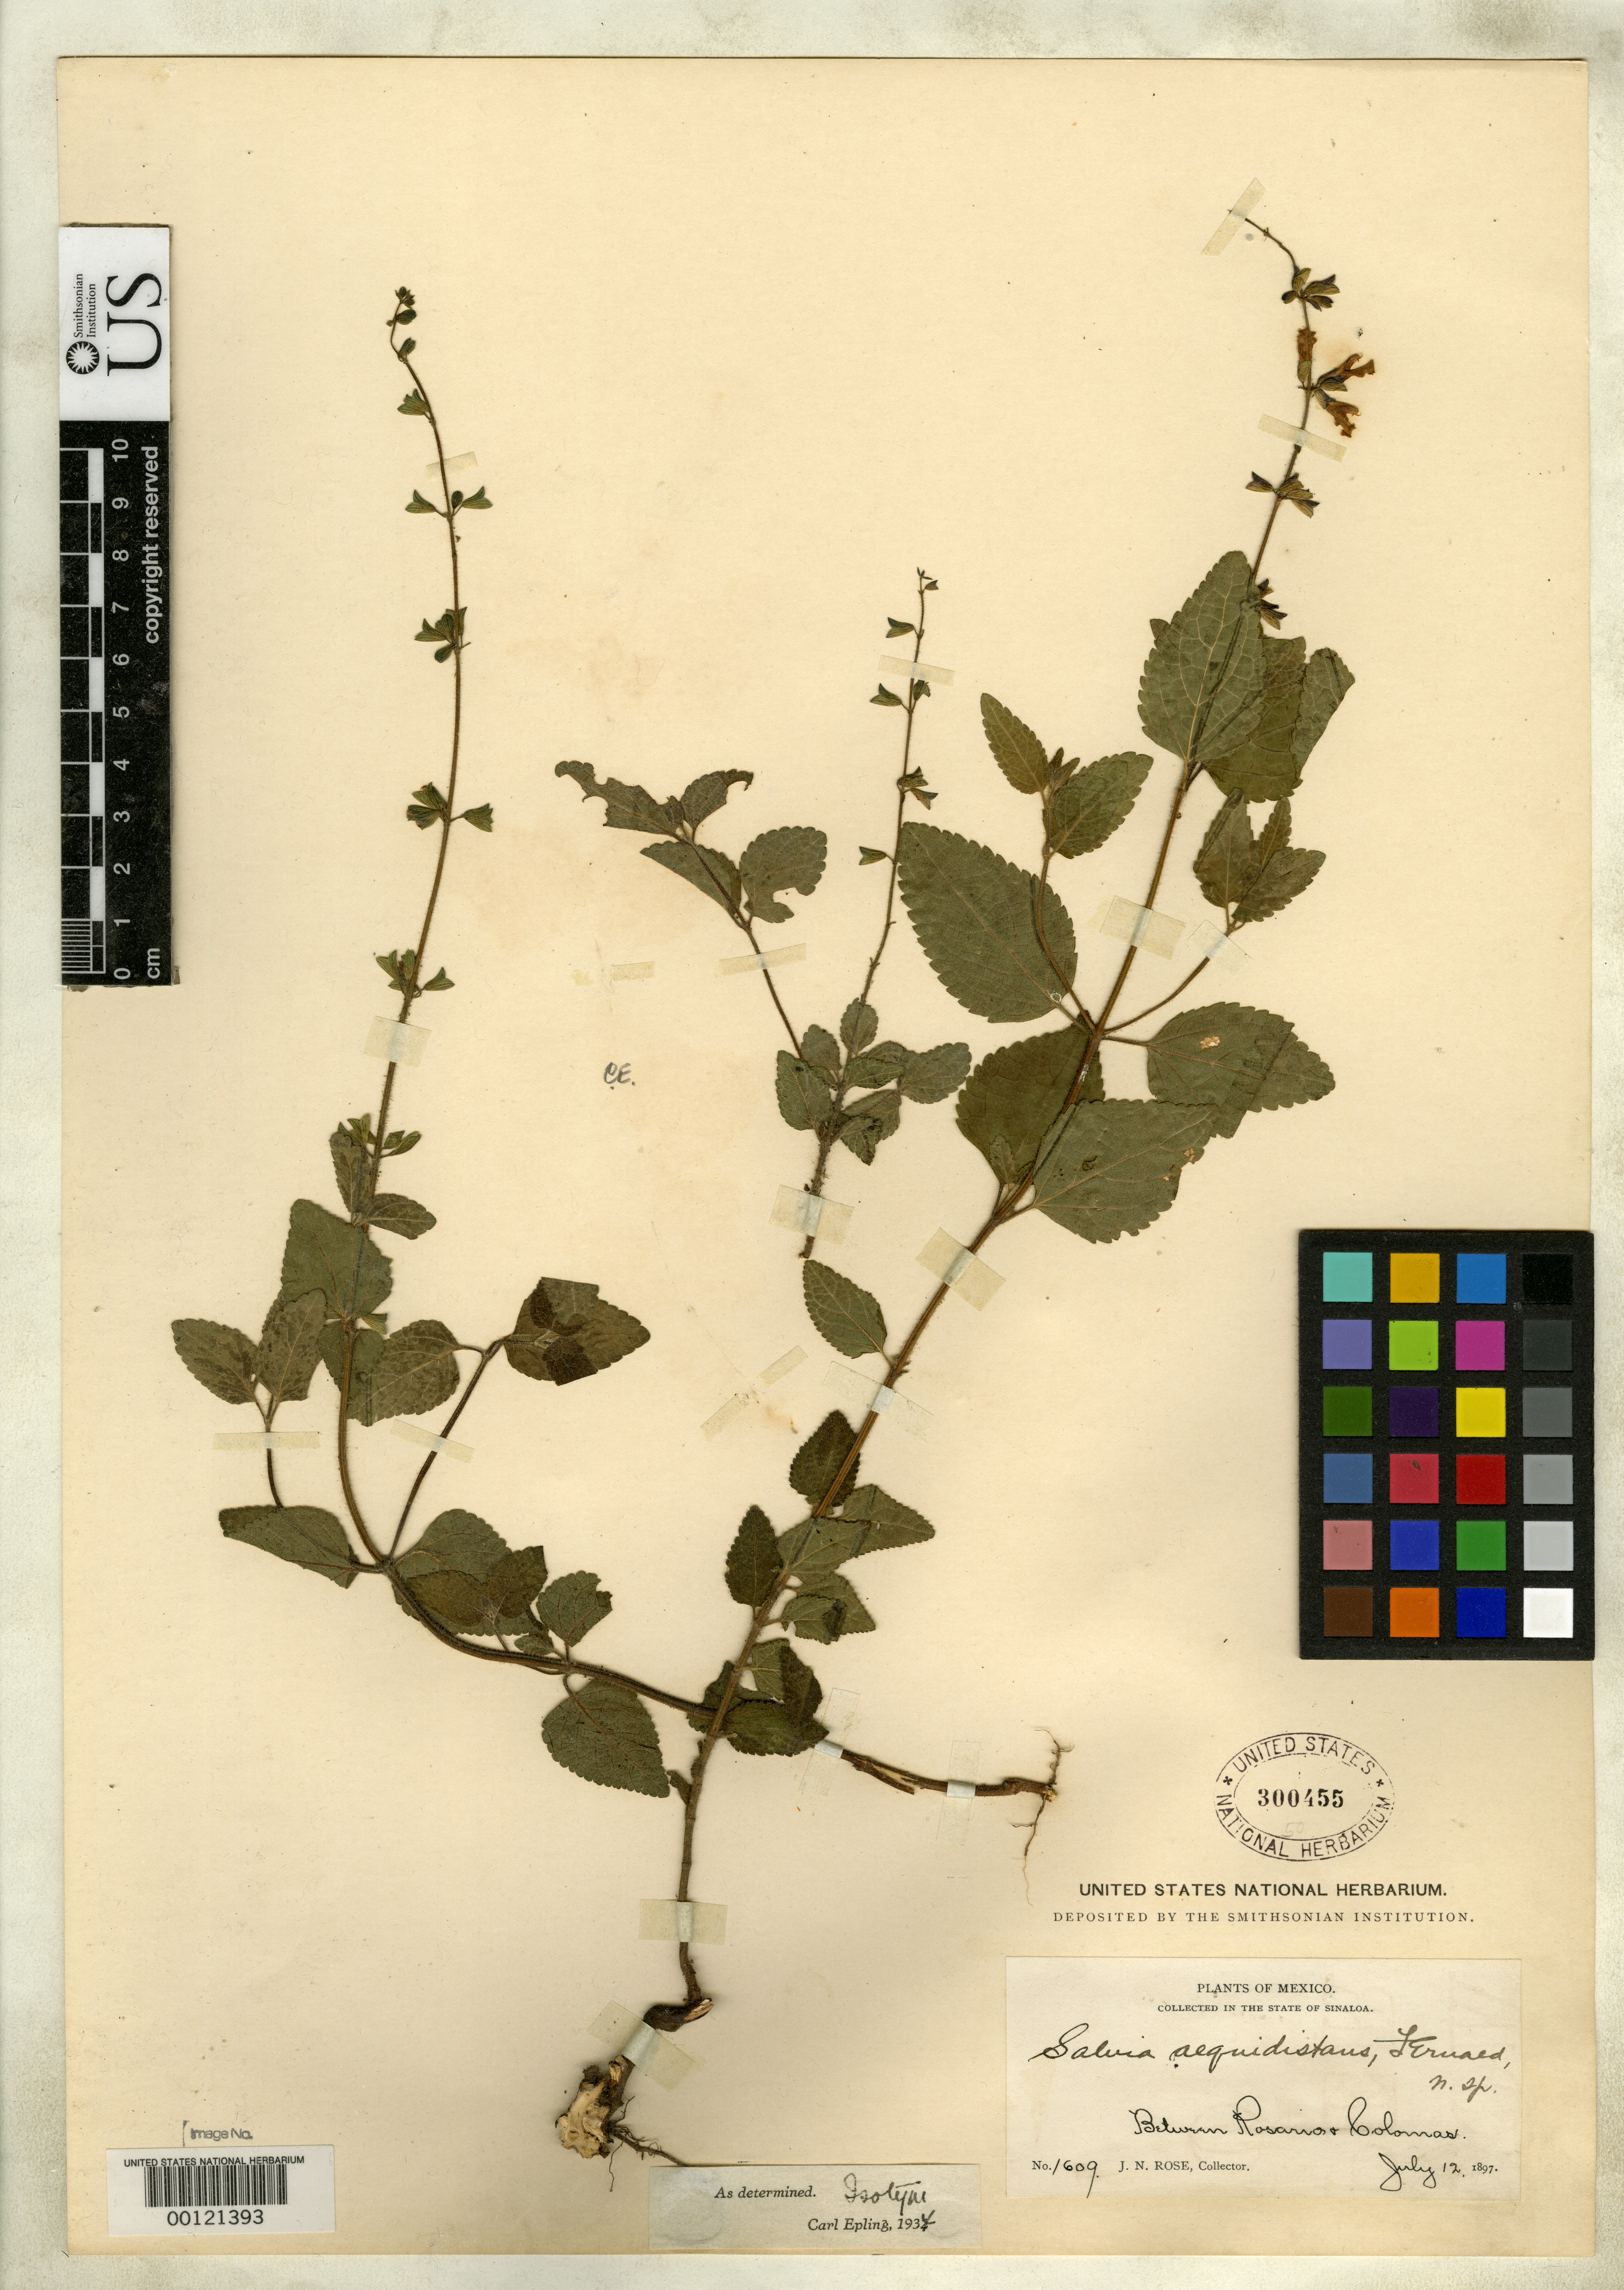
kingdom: Plantae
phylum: Tracheophyta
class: Magnoliopsida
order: Lamiales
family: Lamiaceae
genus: Salvia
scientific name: Salvia aequidistans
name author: Fernald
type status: Isotype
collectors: J. N. Rose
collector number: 1609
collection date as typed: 12 Jul 1897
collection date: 1897-07-12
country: Mexico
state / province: Sinaloa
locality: Between Rosario & Colomas.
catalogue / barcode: US 300455